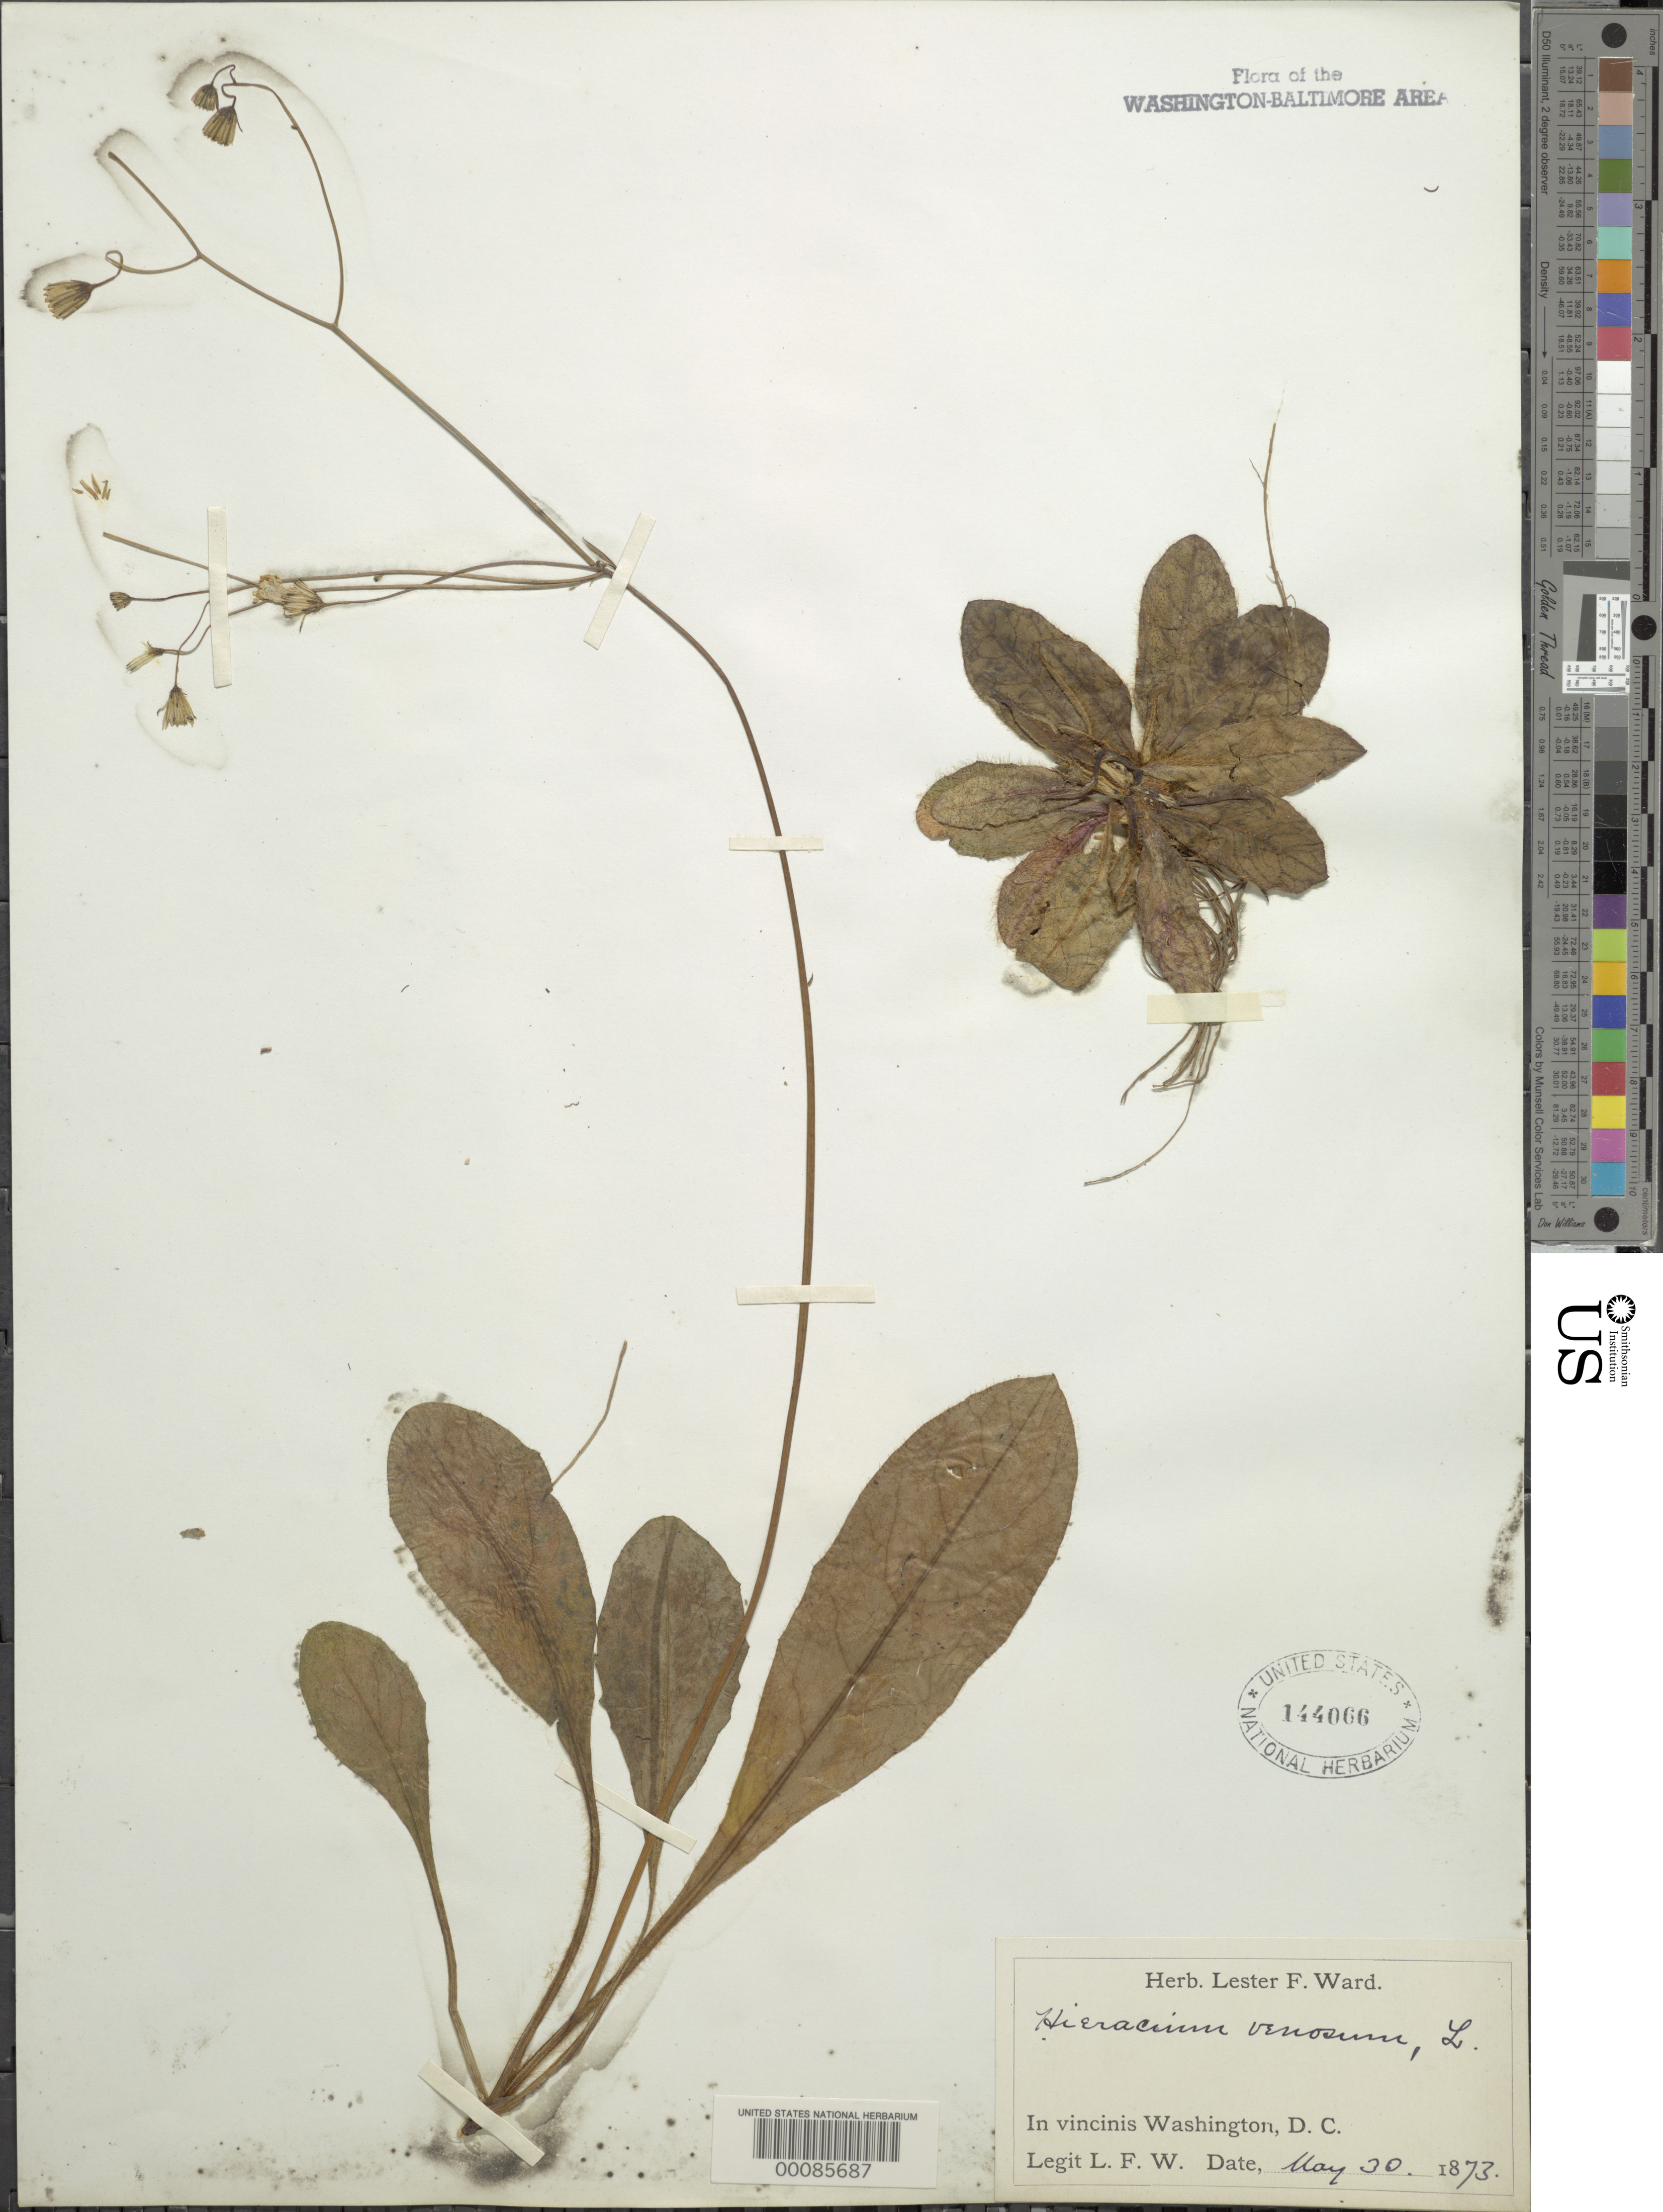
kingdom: Plantae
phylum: Tracheophyta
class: Magnoliopsida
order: Asterales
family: Asteraceae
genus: Hieracium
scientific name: Hieracium venosum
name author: L.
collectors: L. F. Ward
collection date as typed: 30 May 1873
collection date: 1873-05-30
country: United States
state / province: District of Columbia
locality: DC vicinity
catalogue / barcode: US 144066